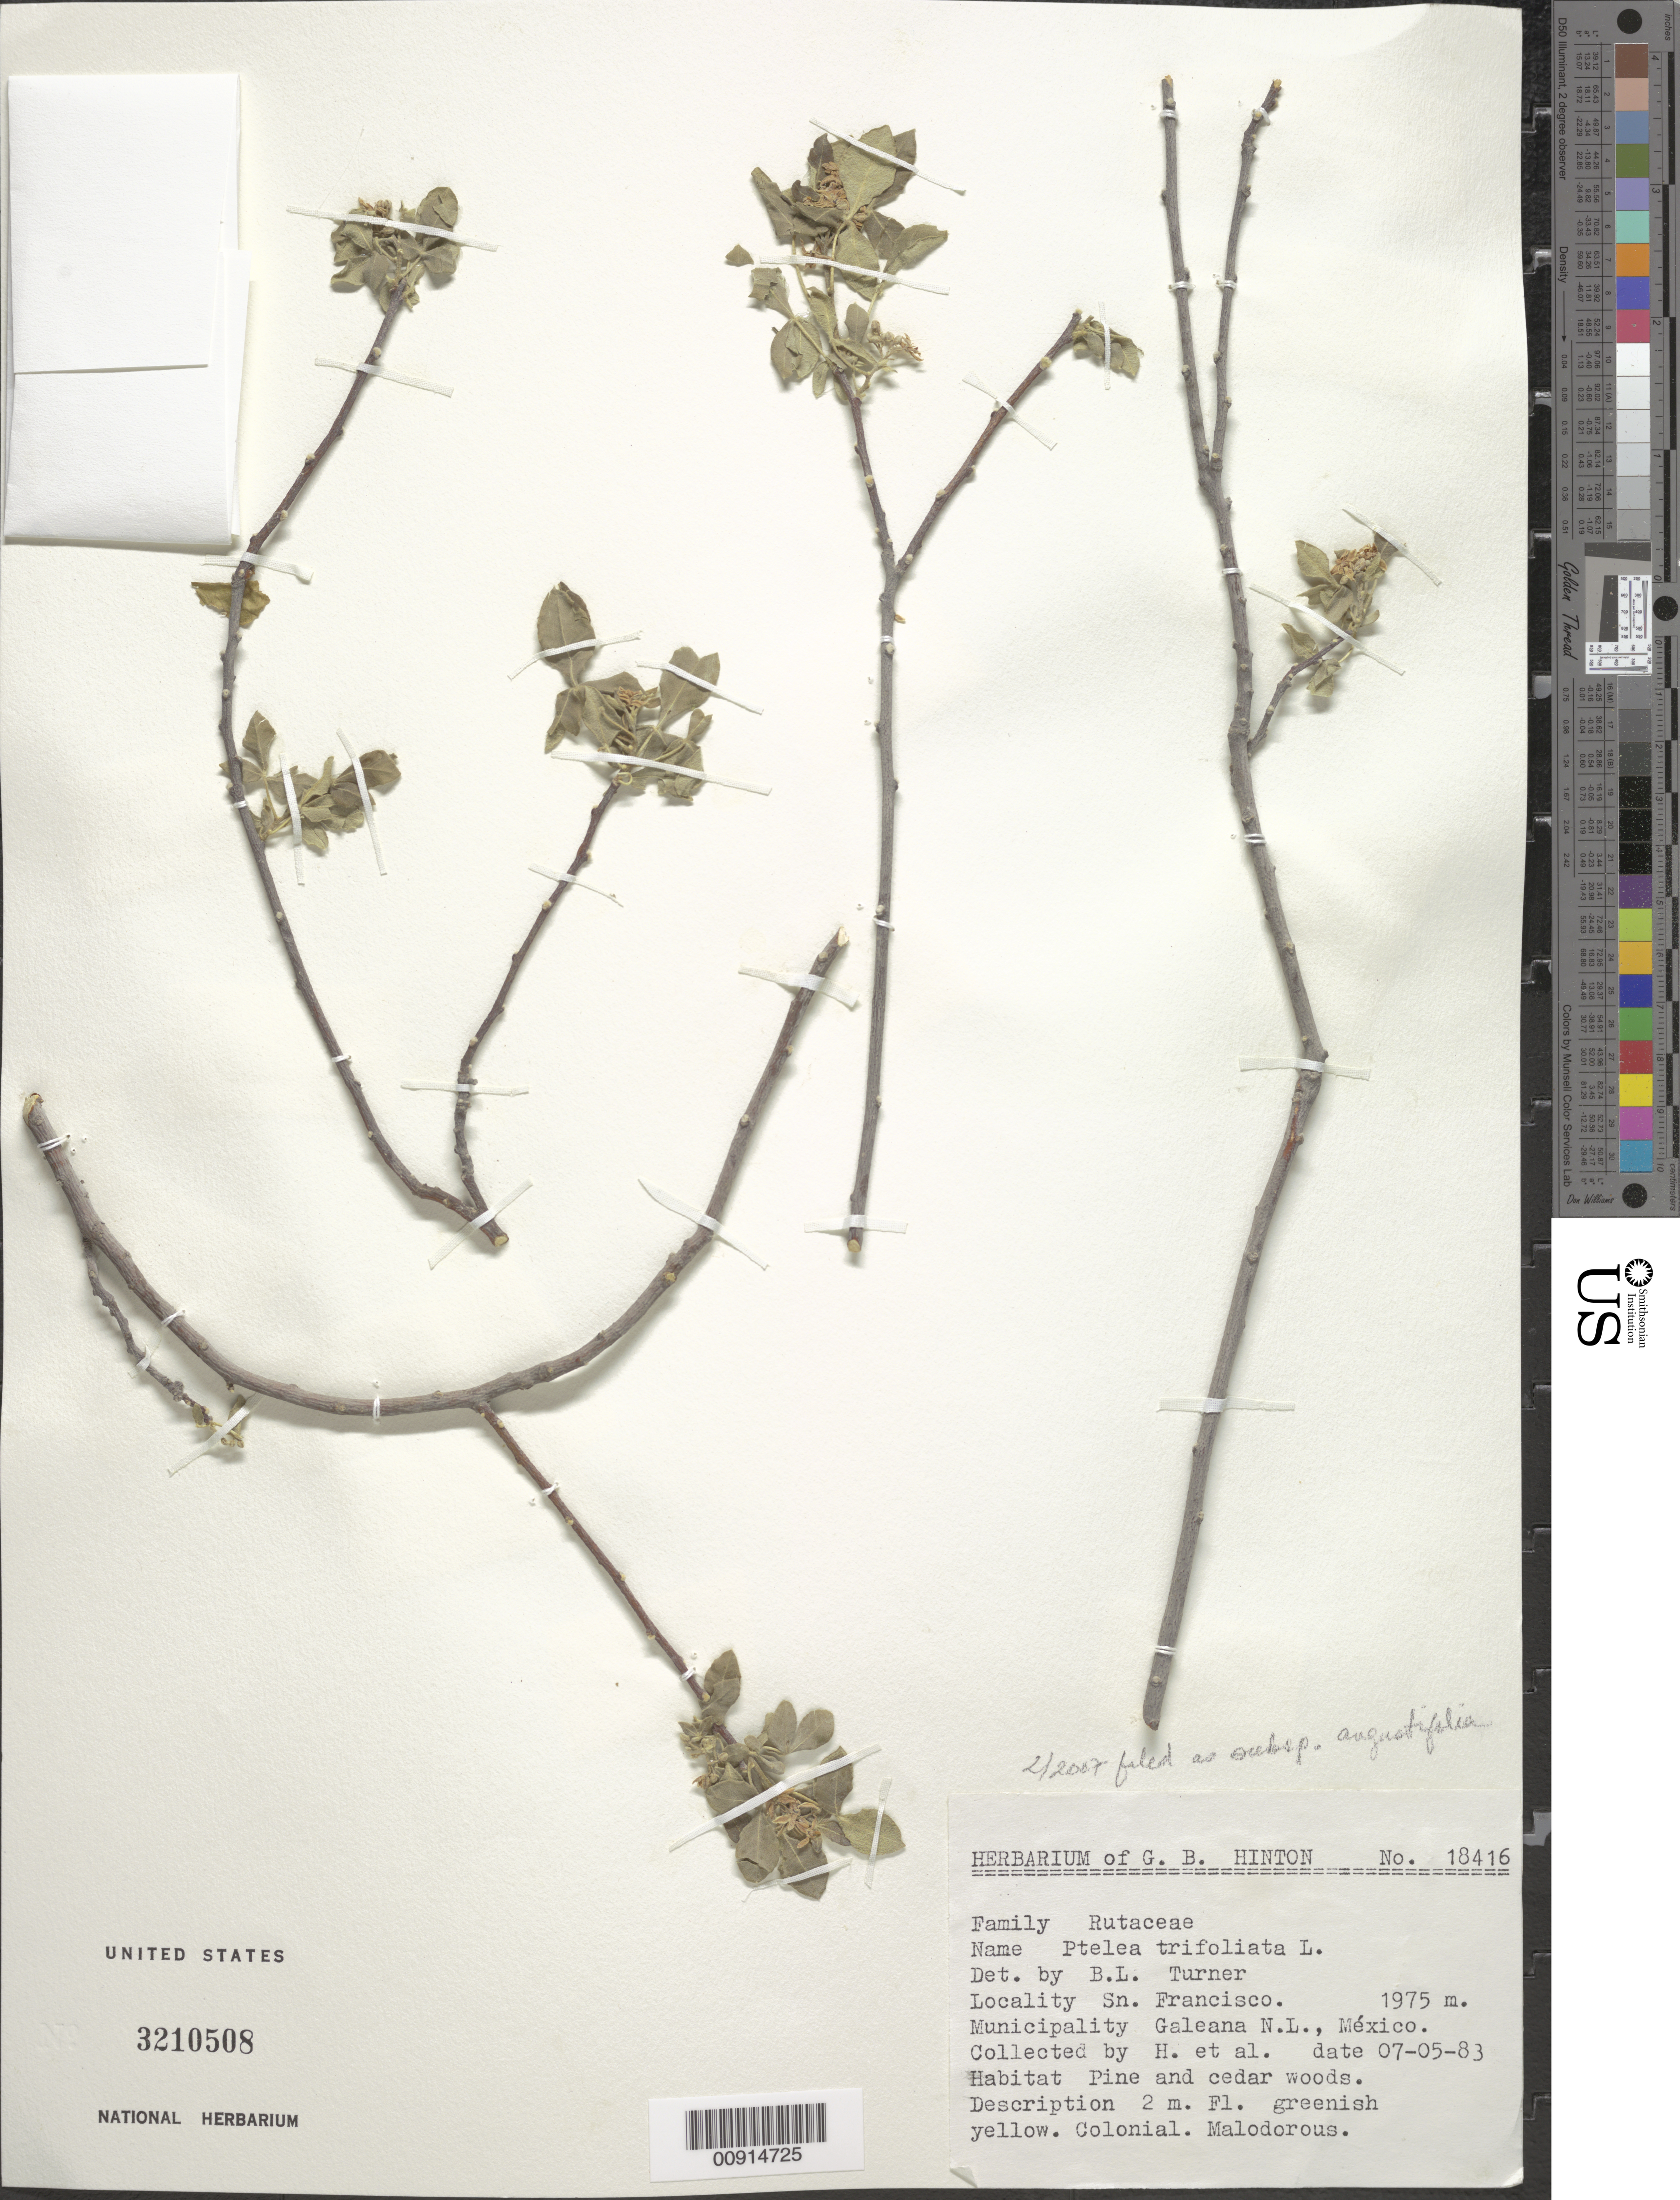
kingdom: Plantae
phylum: Tracheophyta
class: Magnoliopsida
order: Sapindales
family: Rutaceae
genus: Ptelea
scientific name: Ptelea trifoliata subsp. angustifolia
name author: (Benth.) V. L. Bailey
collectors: G. B. Hinton & et al.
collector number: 18416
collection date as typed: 05 Jul 1983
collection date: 1983-07-05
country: Mexico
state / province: Nuevo León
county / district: Galeana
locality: Sn. Francisco, Municipality Galeana, Nuevo León.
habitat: Pine and cedar woods.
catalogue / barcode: US 3210508